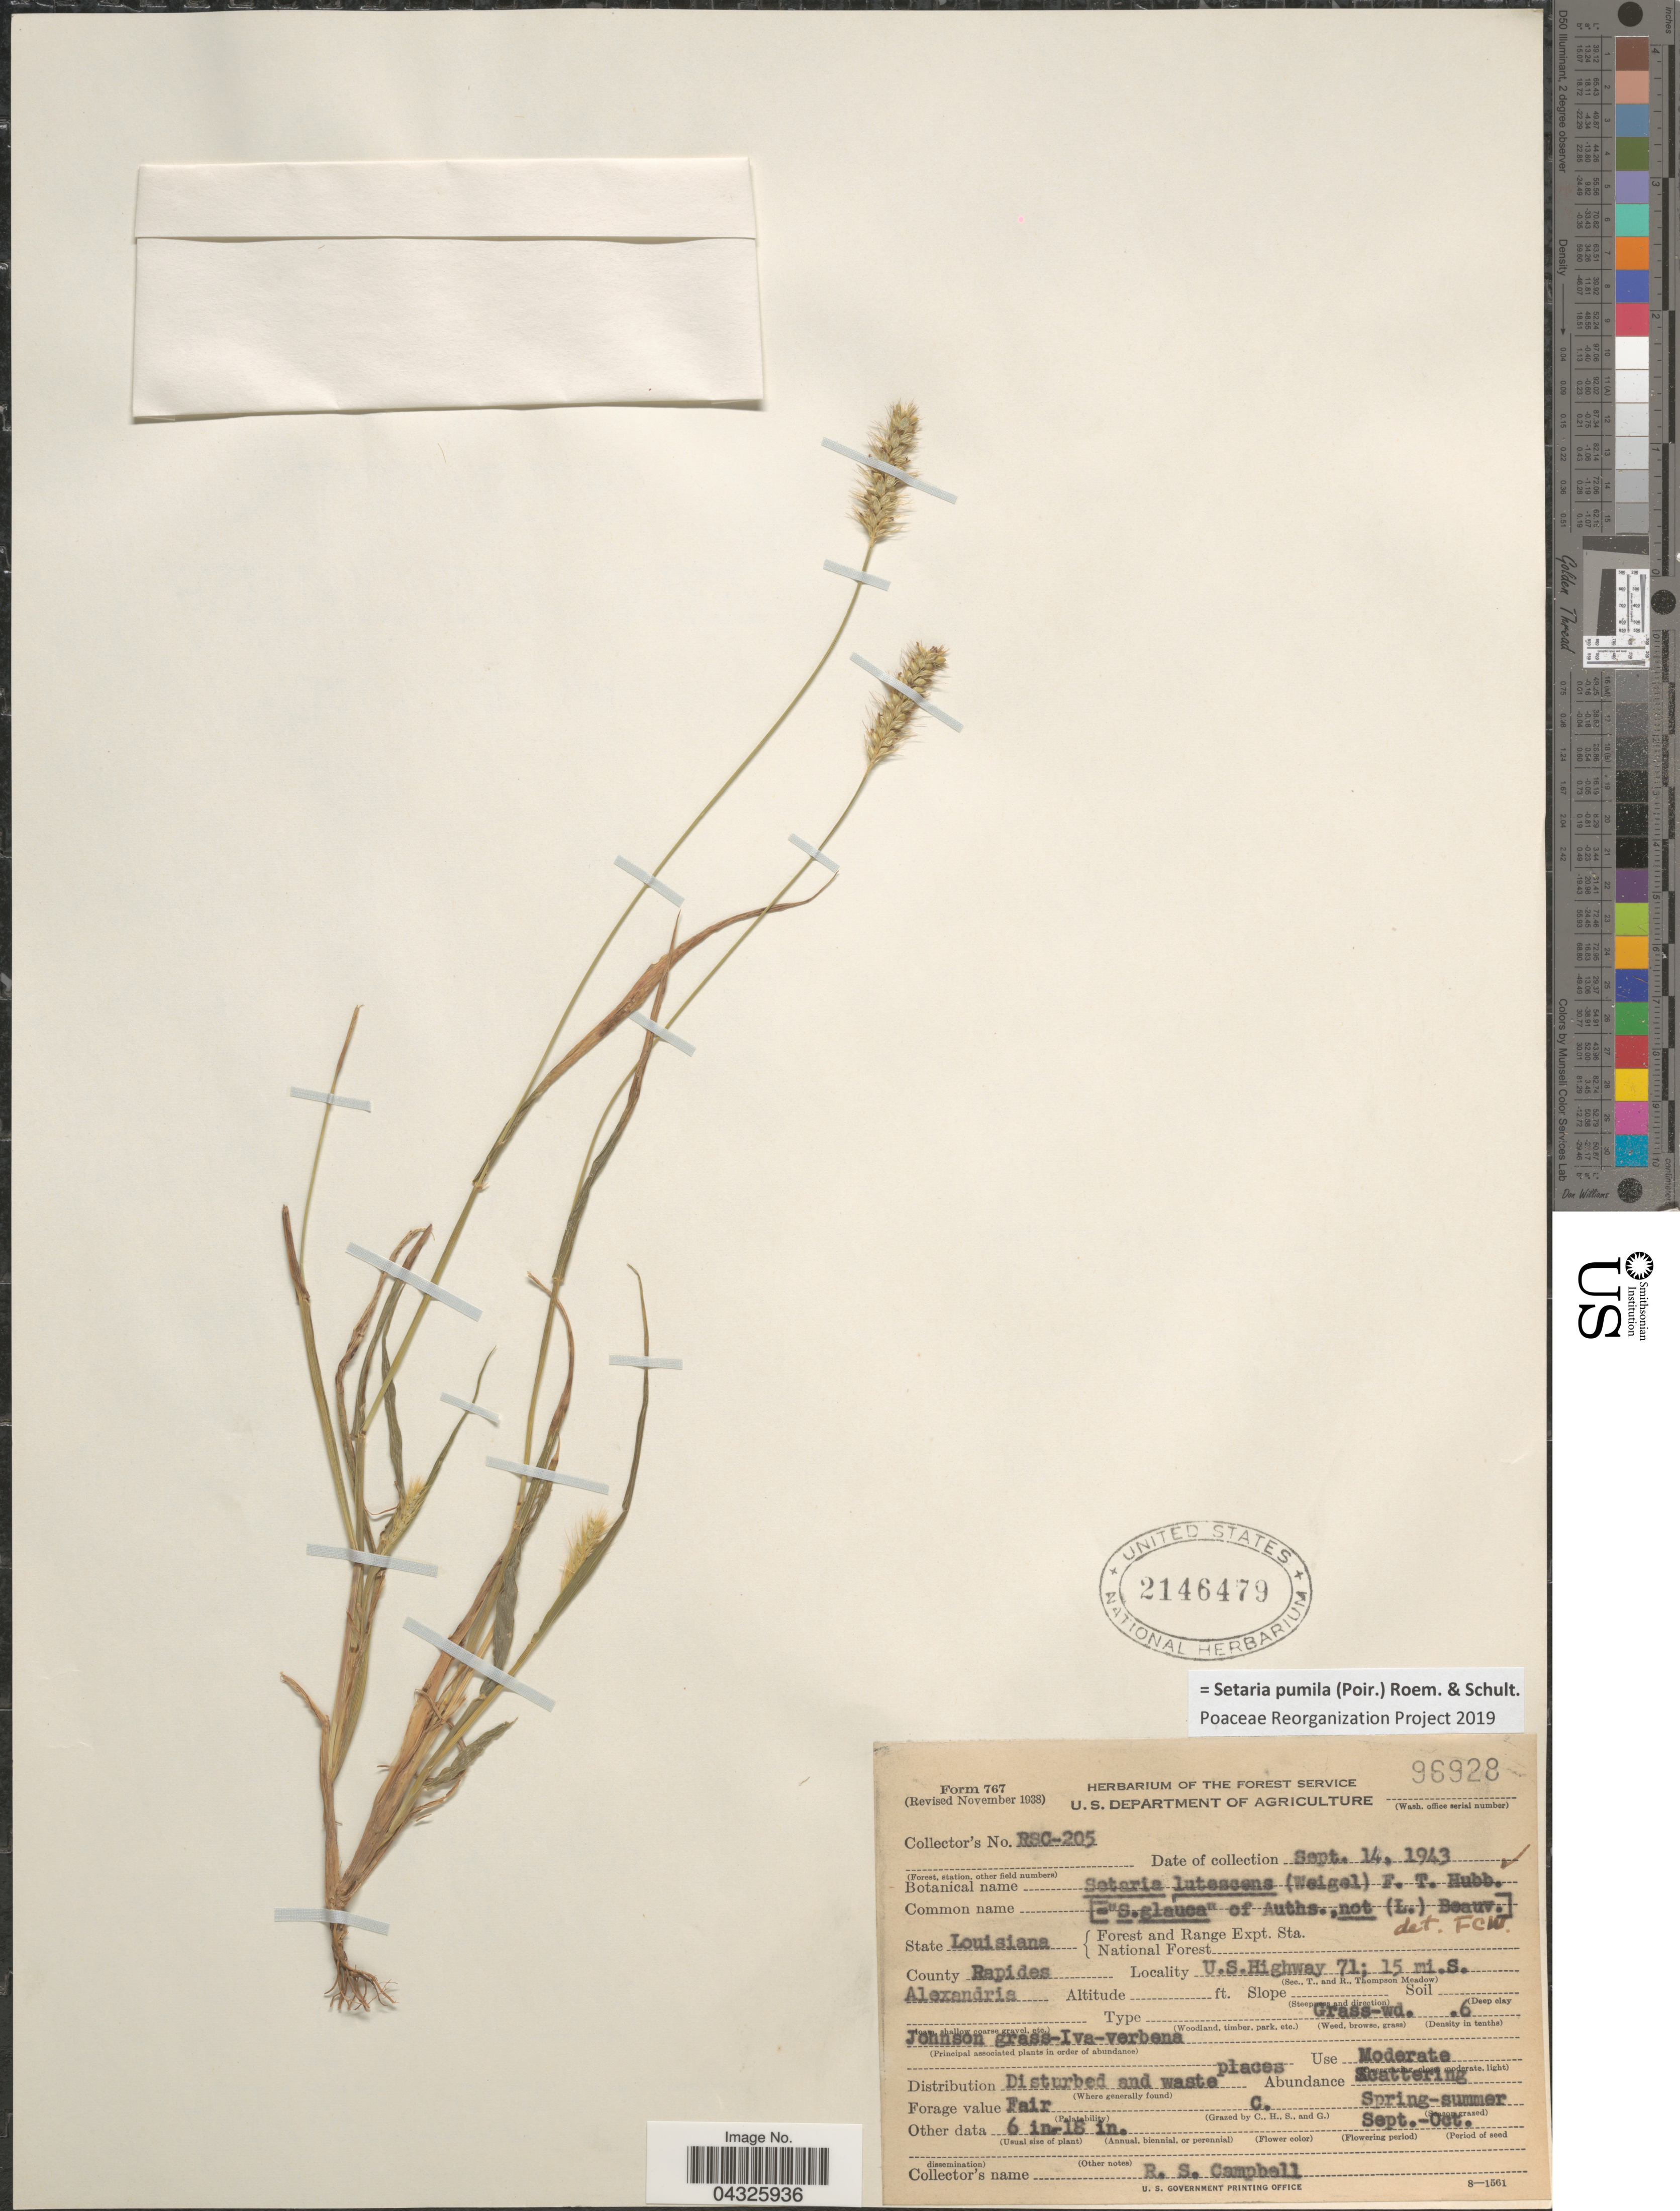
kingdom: Plantae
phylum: Tracheophyta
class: Liliopsida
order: Poales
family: Poaceae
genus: Setaria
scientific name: Setaria pumila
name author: (Poir.) Roem. & Schult.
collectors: R. S. Campbell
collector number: RSC-205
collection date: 1943-09-14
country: United States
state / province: Louisiana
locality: Forest and Range Expt. Sta. National Forest. County Rapides. U.S. Highway 71; 15 mi. S. Alexandria.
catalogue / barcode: US 2146479